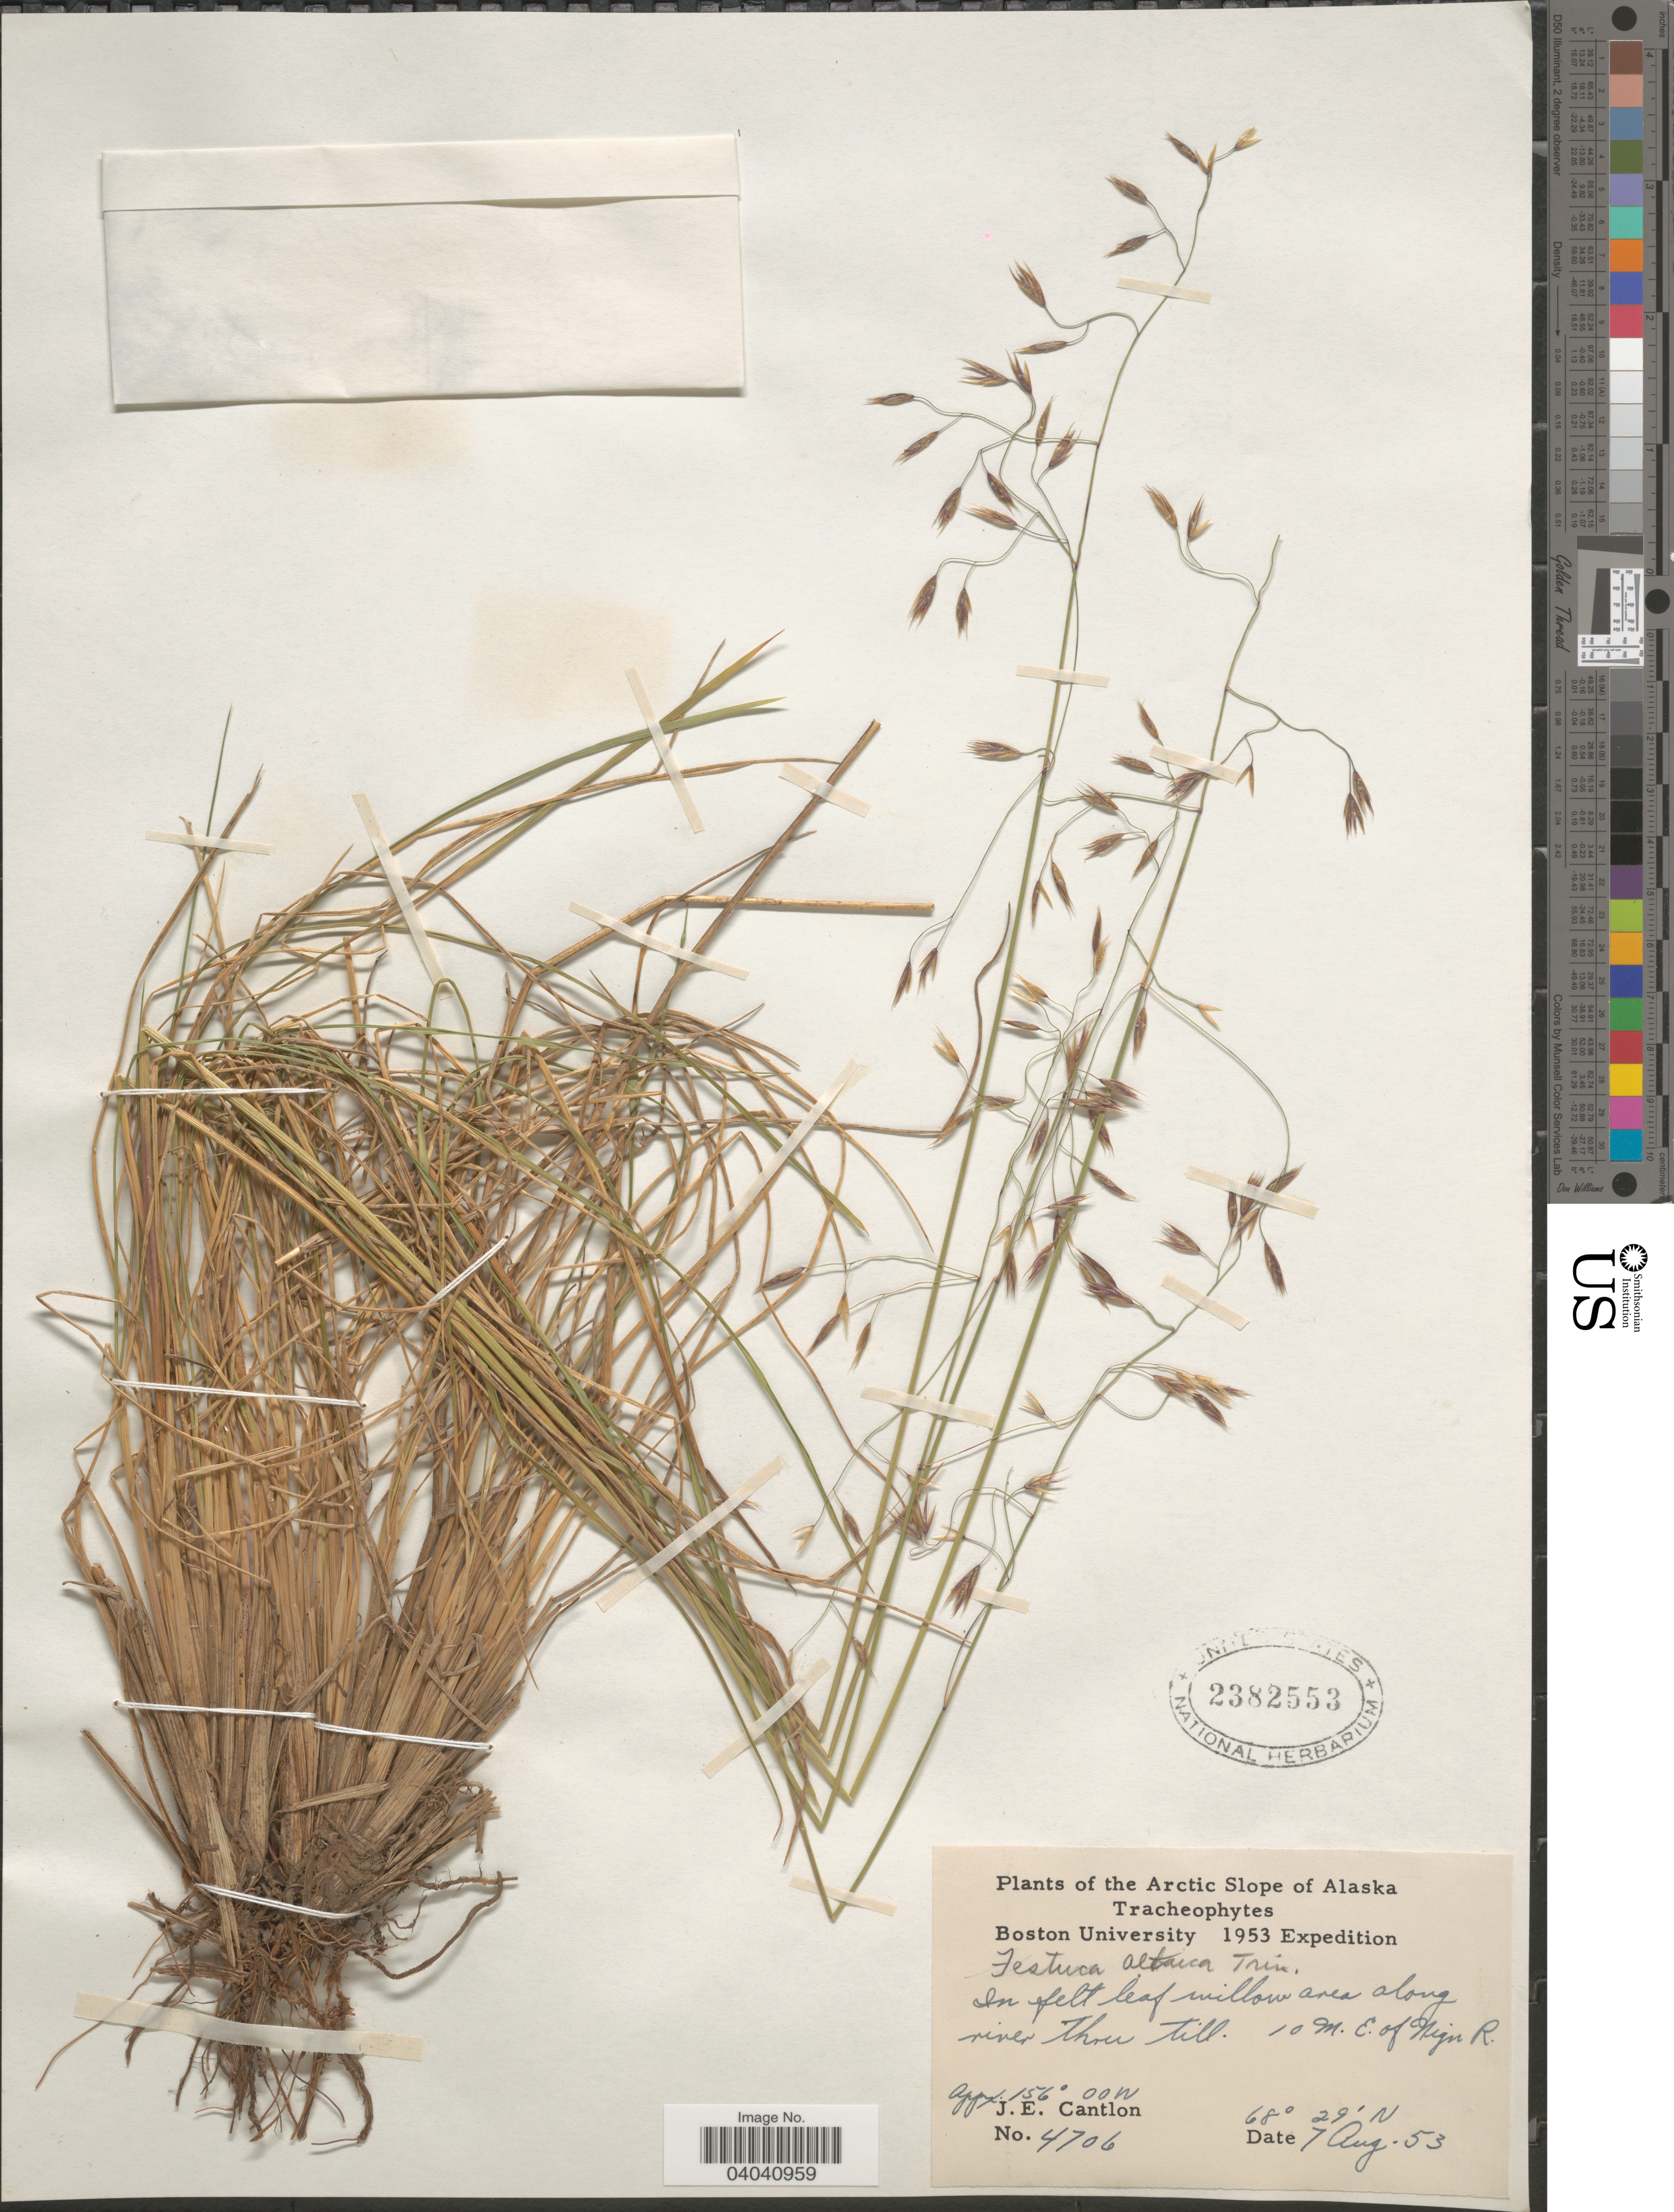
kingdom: Plantae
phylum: Tracheophyta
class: Liliopsida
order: Poales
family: Poaceae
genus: Festuca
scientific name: Festuca altaica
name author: Trin.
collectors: J. Cantlon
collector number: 4706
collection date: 1953-08-07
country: United States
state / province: Alaska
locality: Arctic Slope of Alaska. Tracheophytes. In felt leaf willow area along river thru till. 10 W. E. of Nigu R.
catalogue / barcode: US 2382553